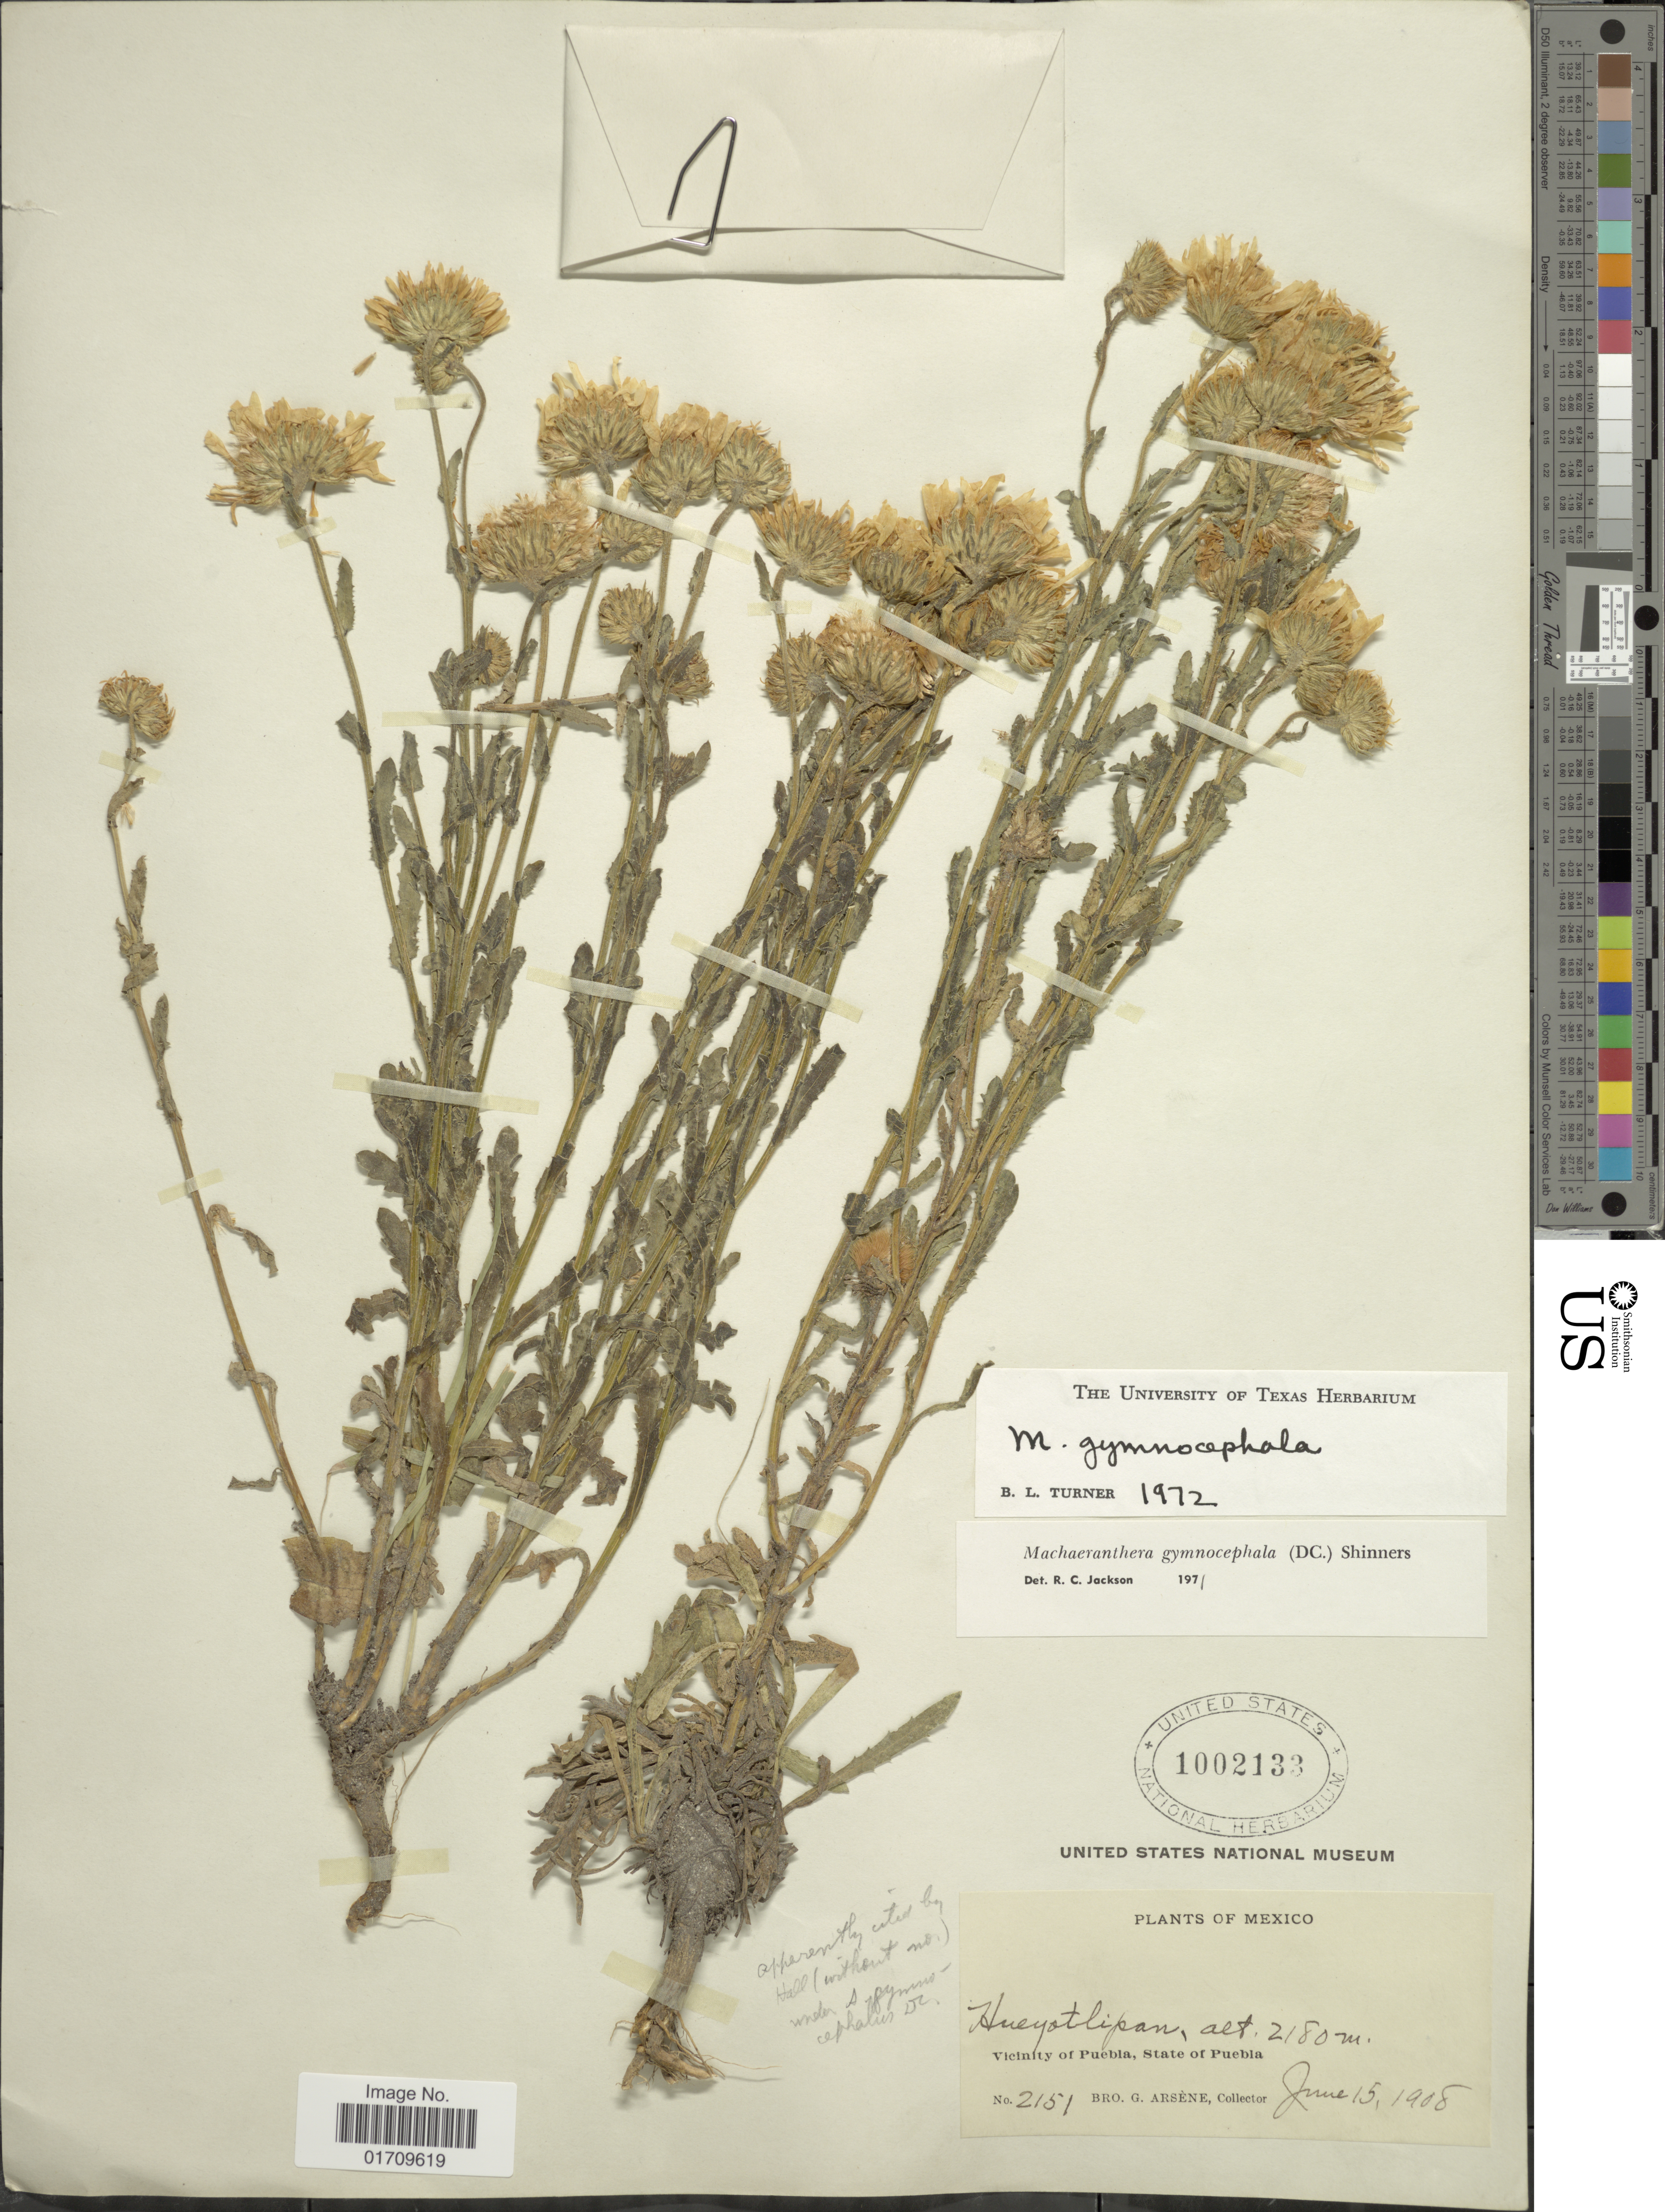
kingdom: Plantae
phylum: Tracheophyta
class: Magnoliopsida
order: Asterales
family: Asteraceae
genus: Machaeranthera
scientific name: Machaeranthera gymnocephala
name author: (DC.) Shinners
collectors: Bro. G. Arsène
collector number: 2151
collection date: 1908-06-15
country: Mexico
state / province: Puebla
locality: Hueyotlipan, Vicinity of Puebla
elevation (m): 2180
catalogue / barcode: US 1002133